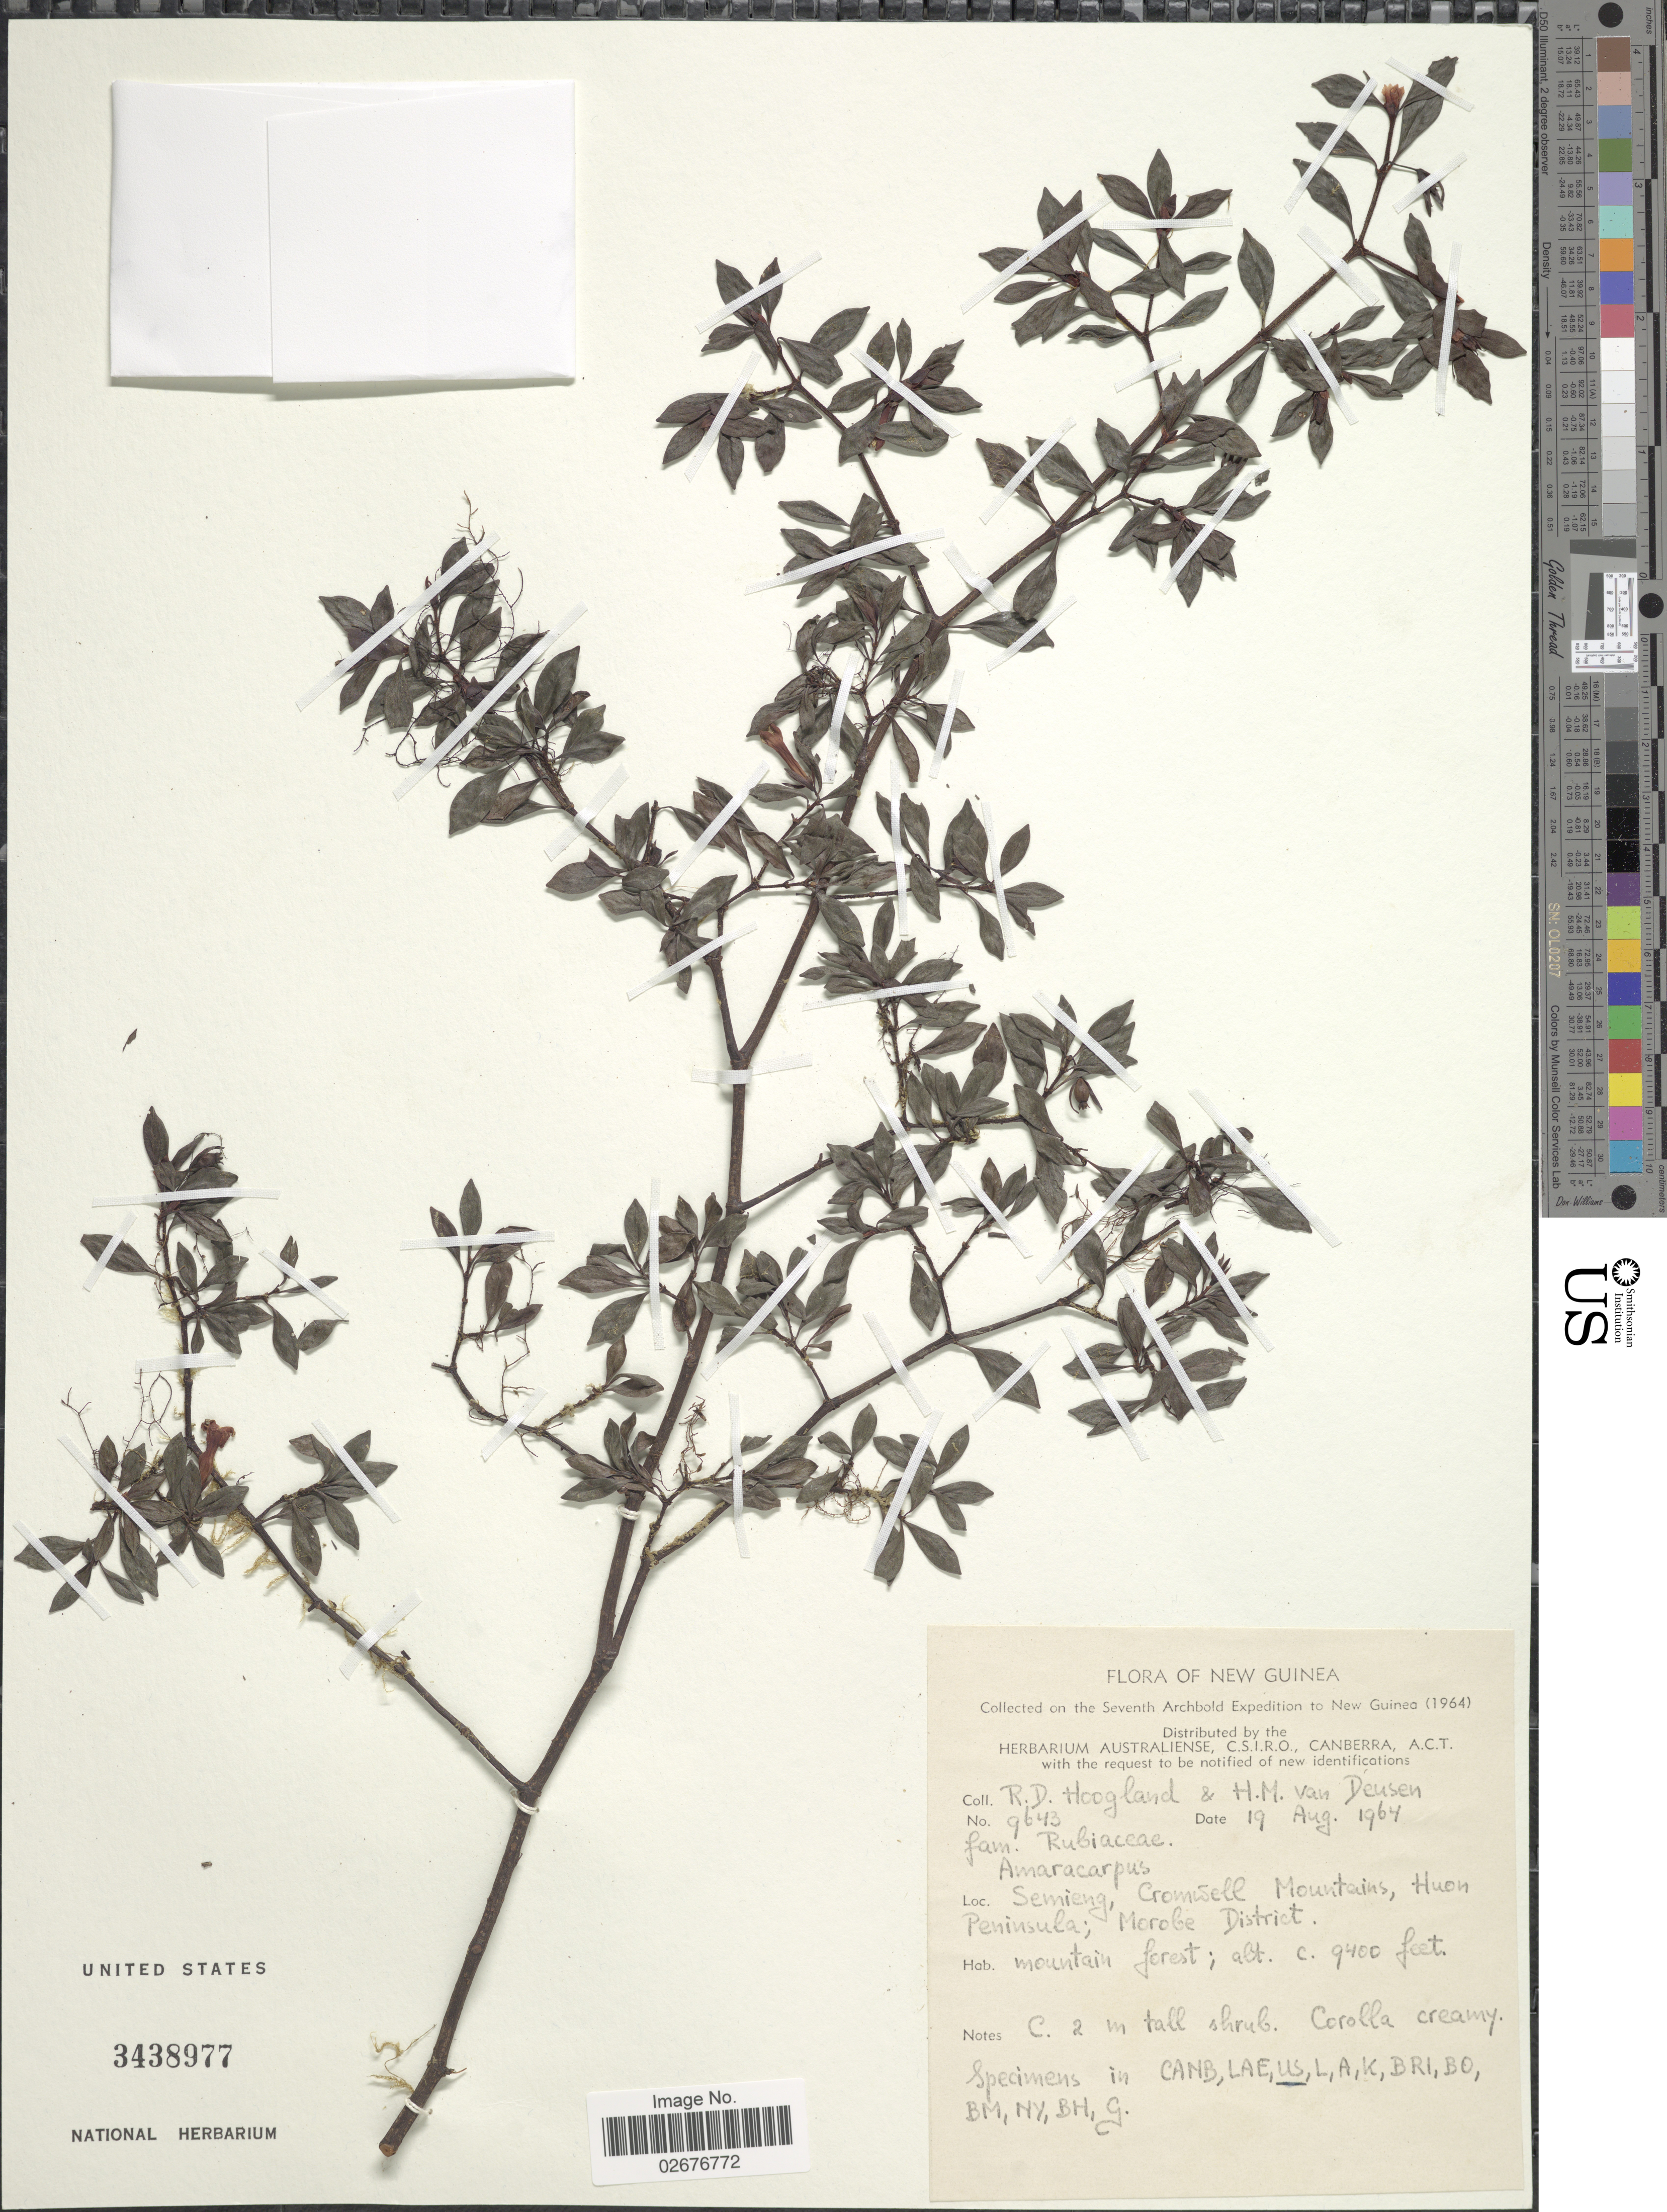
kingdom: Plantae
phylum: Tracheophyta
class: Magnoliopsida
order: Gentianales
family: Rubiaceae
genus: Amaracarpus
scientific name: Amaracarpus sp.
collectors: R. D. Hoogland & H. Van Deusen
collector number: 9643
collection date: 1964-08-19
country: Papua New Guinea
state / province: Morobe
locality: New Guinea, Semieng, Cromiseel Mountains, Huon Peninsula; Morobe District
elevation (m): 2865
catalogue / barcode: US 3438977